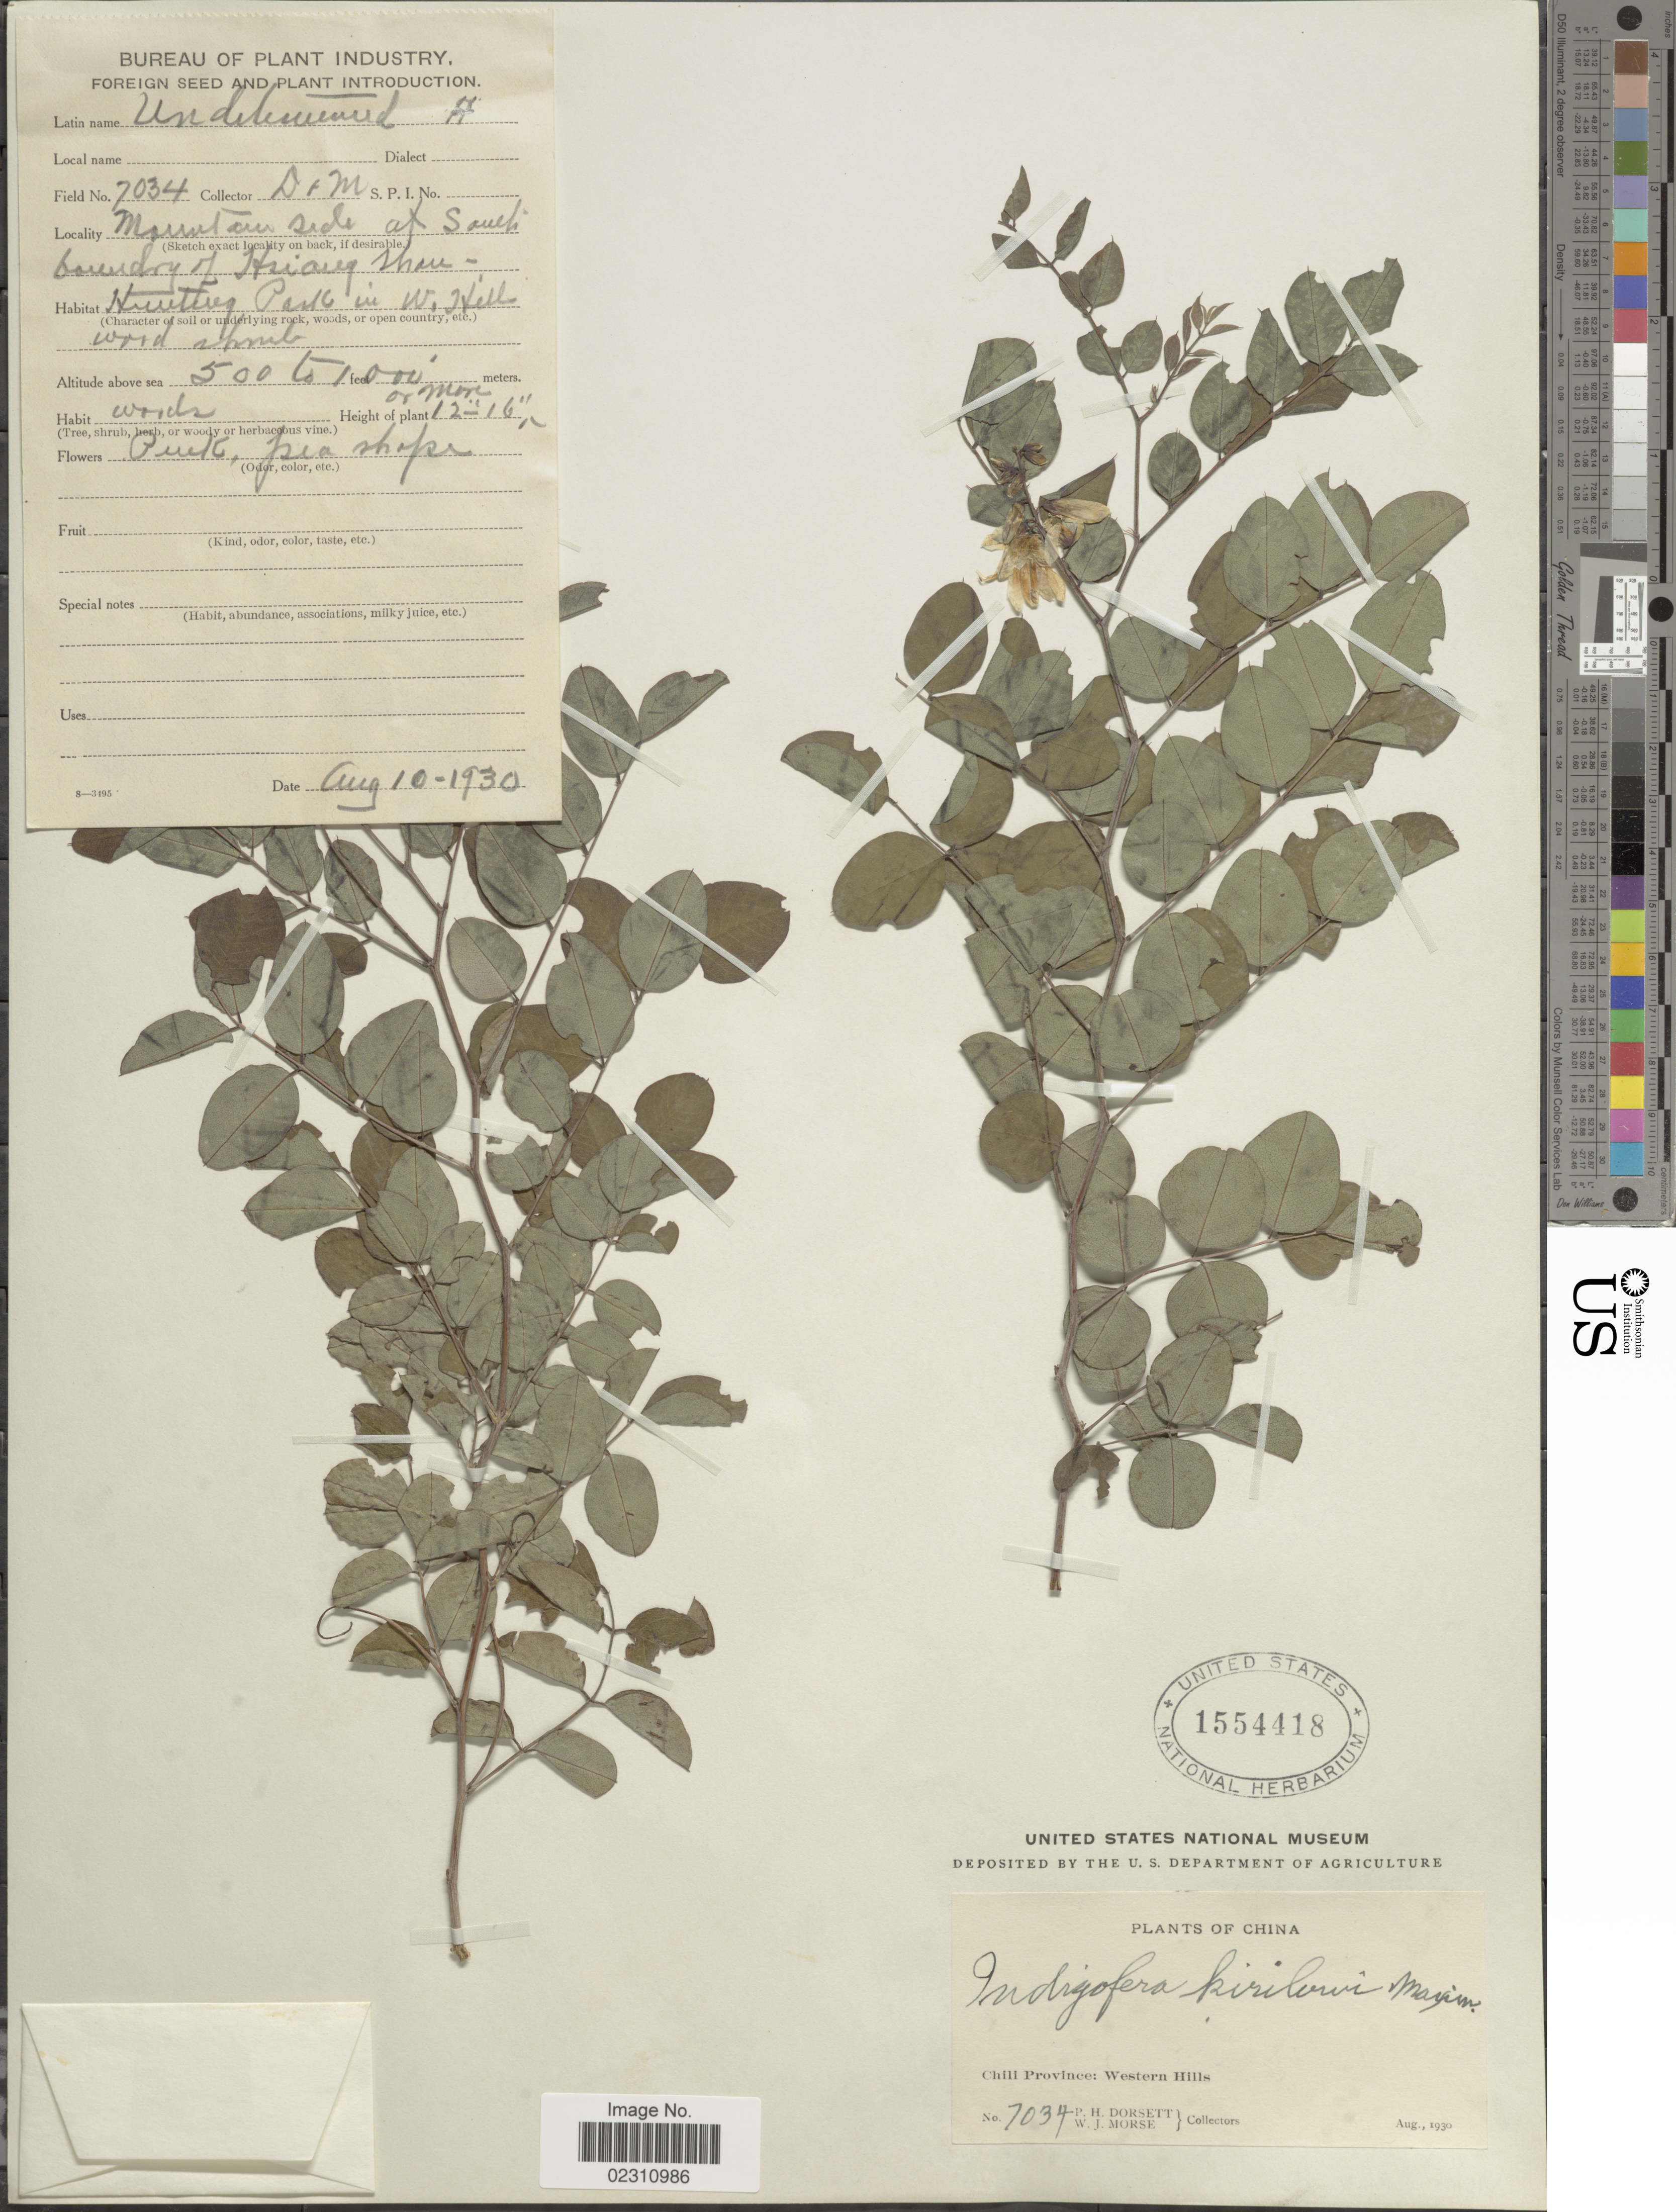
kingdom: Plantae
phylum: Tracheophyta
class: Magnoliopsida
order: Fabales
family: Fabaceae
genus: Indigofera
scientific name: Indigofera kirilowii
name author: Palib.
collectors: P. H. Dorsett & W. J. Morse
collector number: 7034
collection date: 1930-08-10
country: China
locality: Chili Province, Western Hills, mountain side of Saneli boundary of Hsiang Shau, Hunting Pass in W. Hill [interpreted]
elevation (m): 152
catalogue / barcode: US 1554418